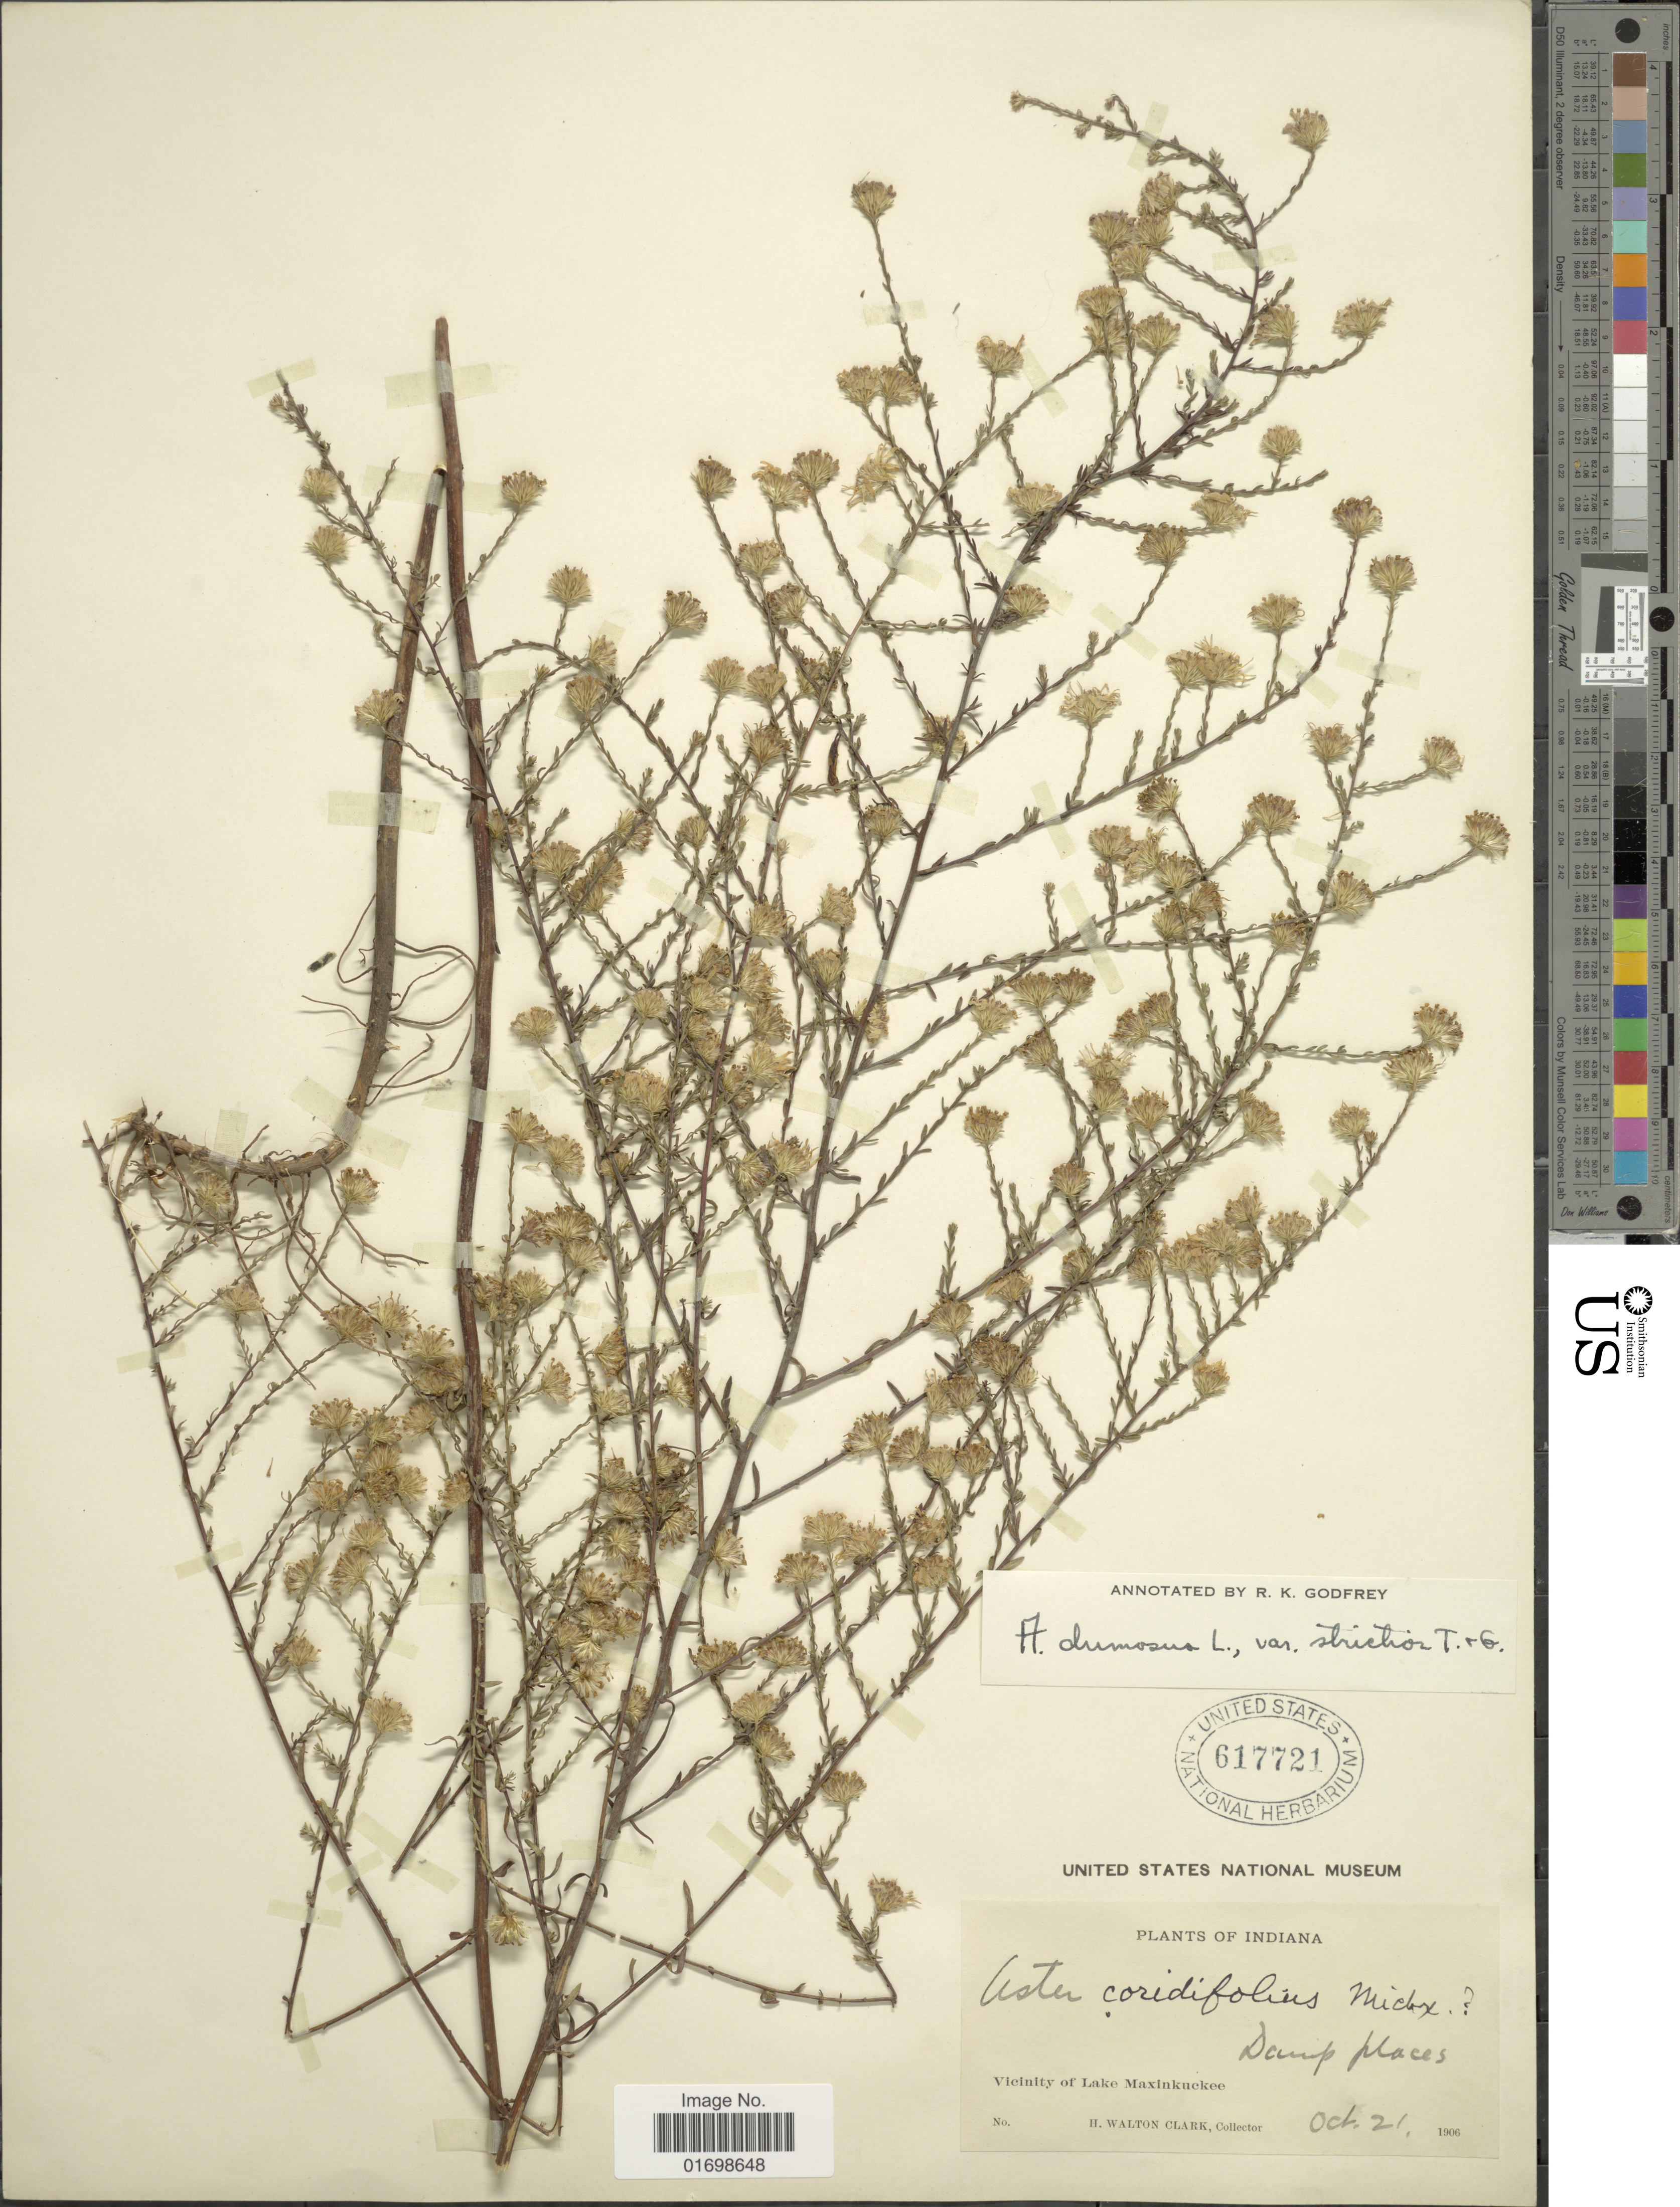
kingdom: Plantae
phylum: Tracheophyta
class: Magnoliopsida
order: Asterales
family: Asteraceae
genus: Symphyotrichum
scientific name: Symphyotrichum dumosum var. strictior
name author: (Torr. & A. Gray) G.L. Nesom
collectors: H. W. Clark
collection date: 1906-10-21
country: United States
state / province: Indiana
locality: Vicinity of Lake Maxinkuckee.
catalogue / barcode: US 617721